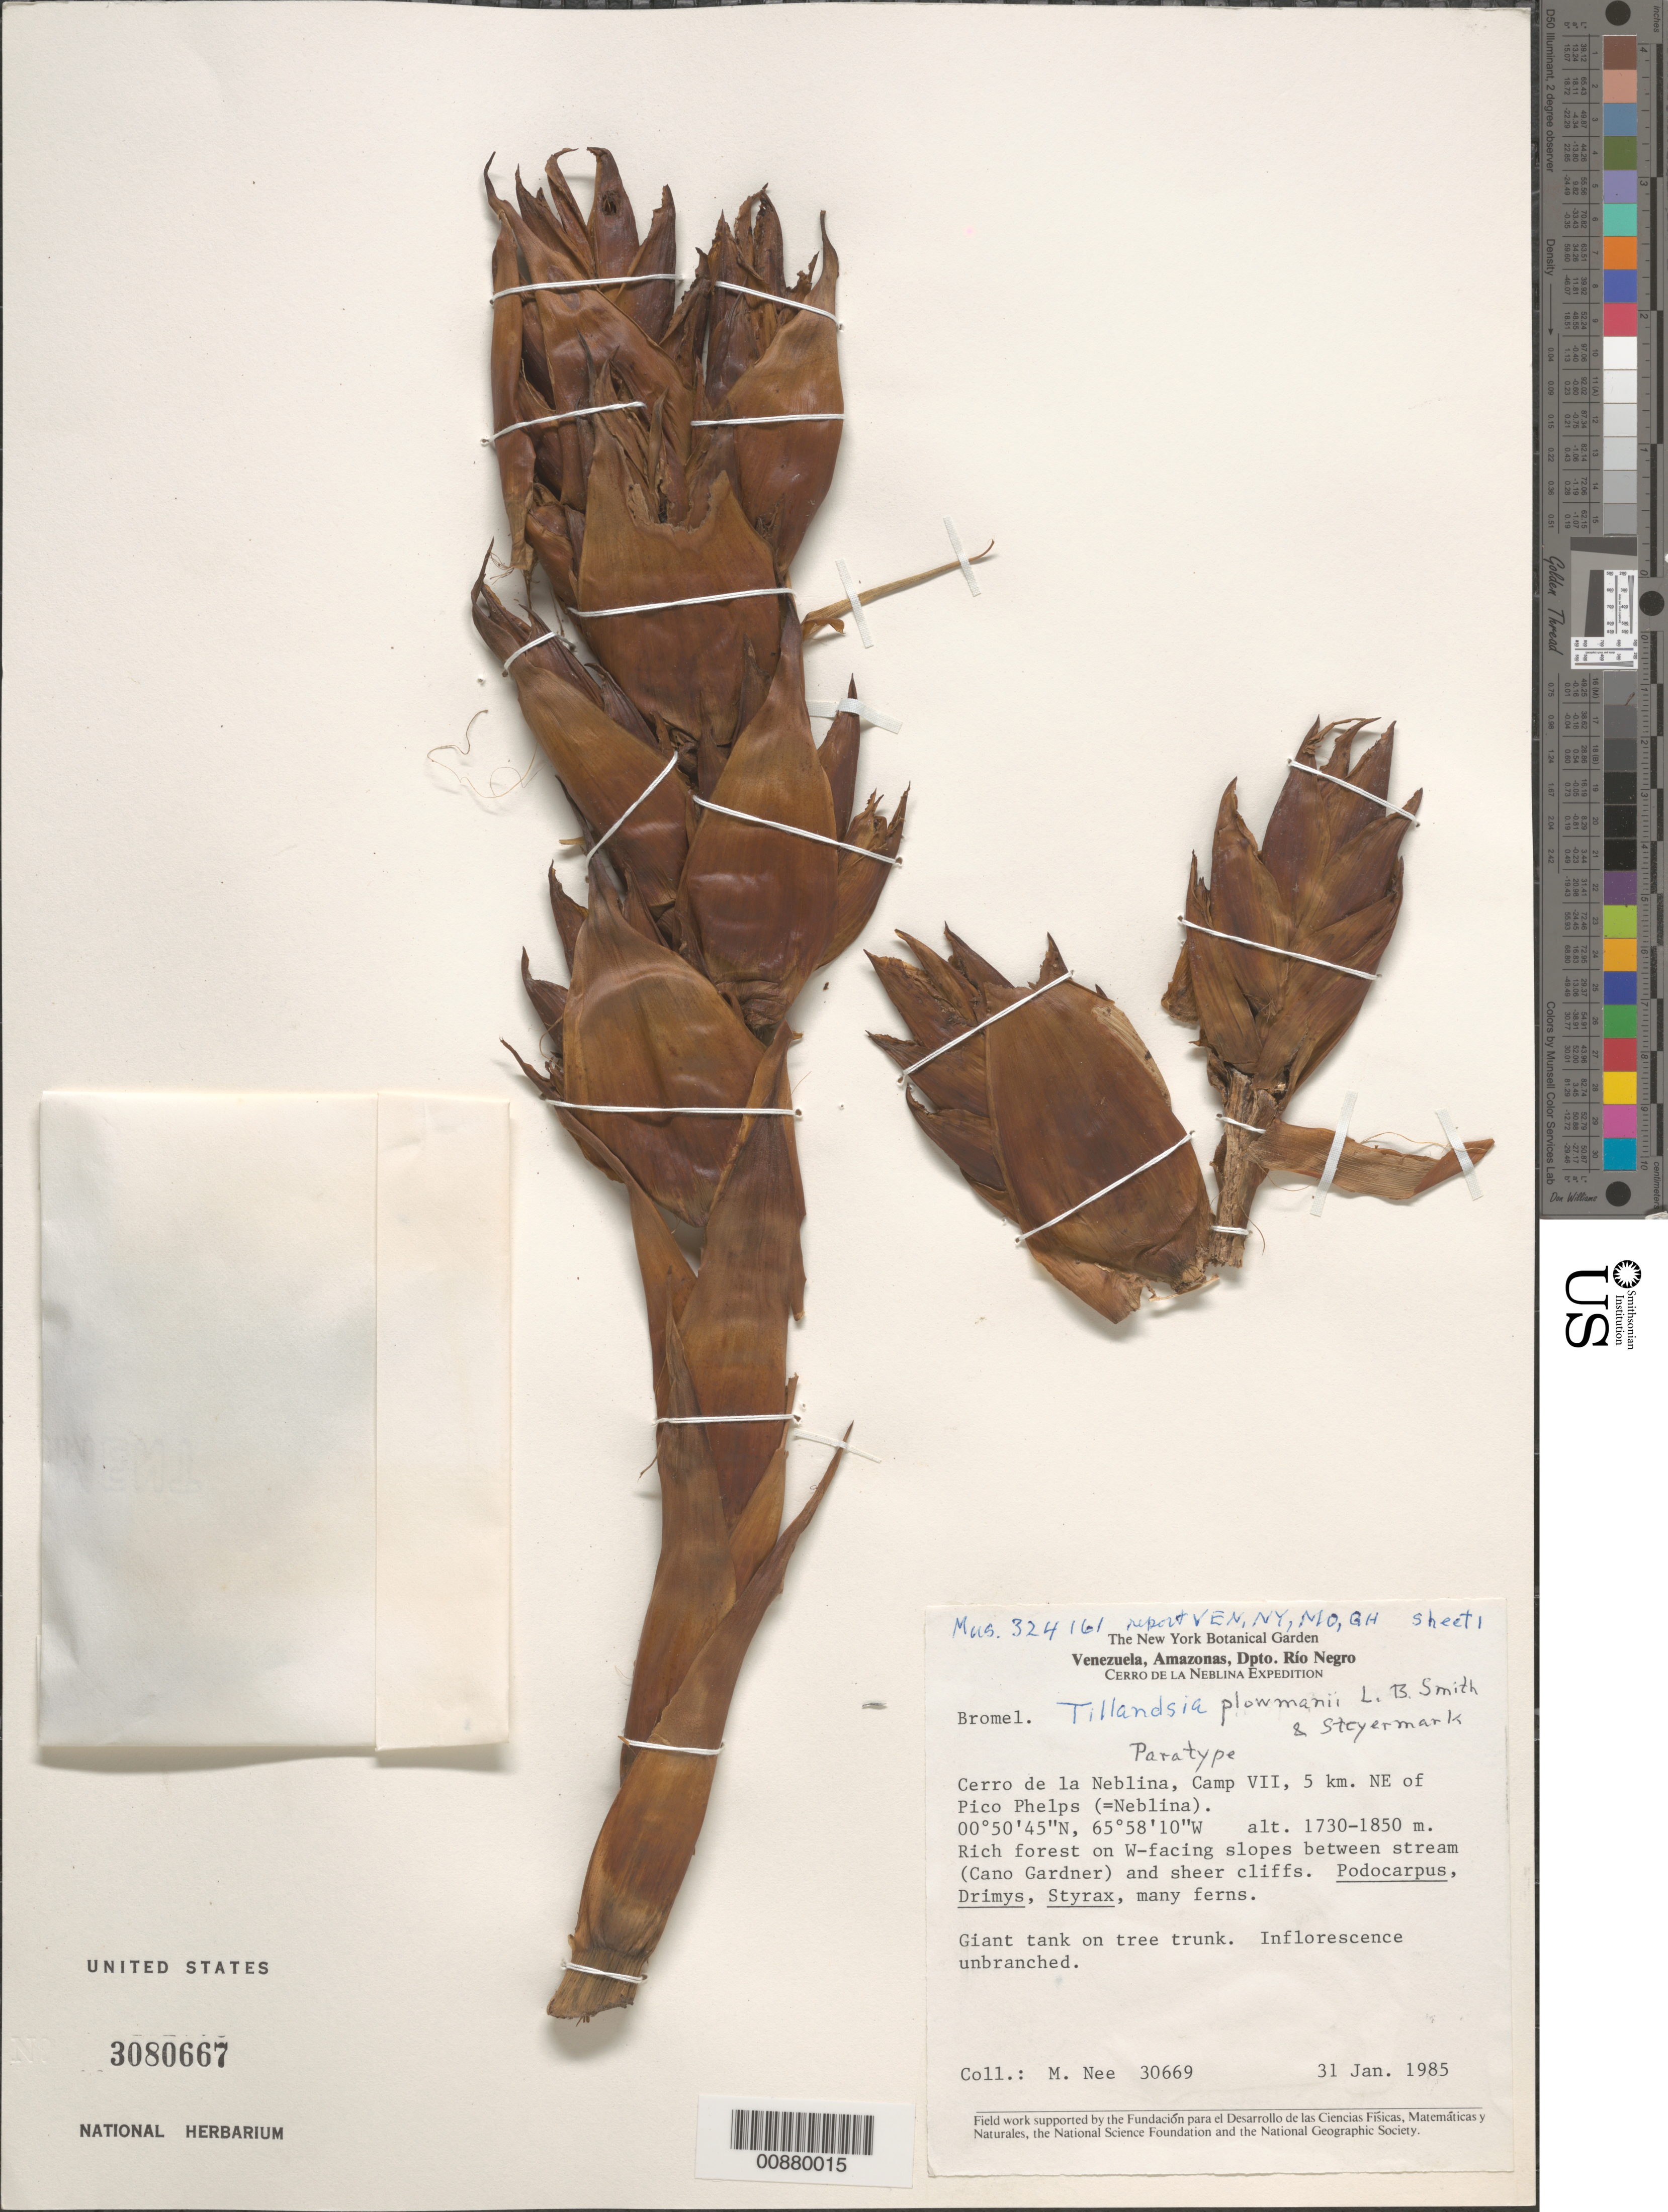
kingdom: Plantae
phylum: Tracheophyta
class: Liliopsida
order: Poales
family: Bromeliaceae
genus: Tillandsia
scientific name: Tillandsia plowmanii L.B. Sm. & Steyerm., ined.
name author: L.B. Sm. & Steyerm.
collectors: M. Nee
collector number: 30669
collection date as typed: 31-Jan-85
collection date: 1985-01-31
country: Venezuela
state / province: Amazonas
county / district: Río Negro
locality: Cerro de la Neblina, Camp VII, 5 km NE of Pico Phelps (=Neblina)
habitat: On tree trunk; Rich forest on W-facing slopes between stream (Cano Gardner) and sheer cliffs; Podocarpus, Drimys, Styrax, many ferns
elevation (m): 1730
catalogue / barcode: US 3080667